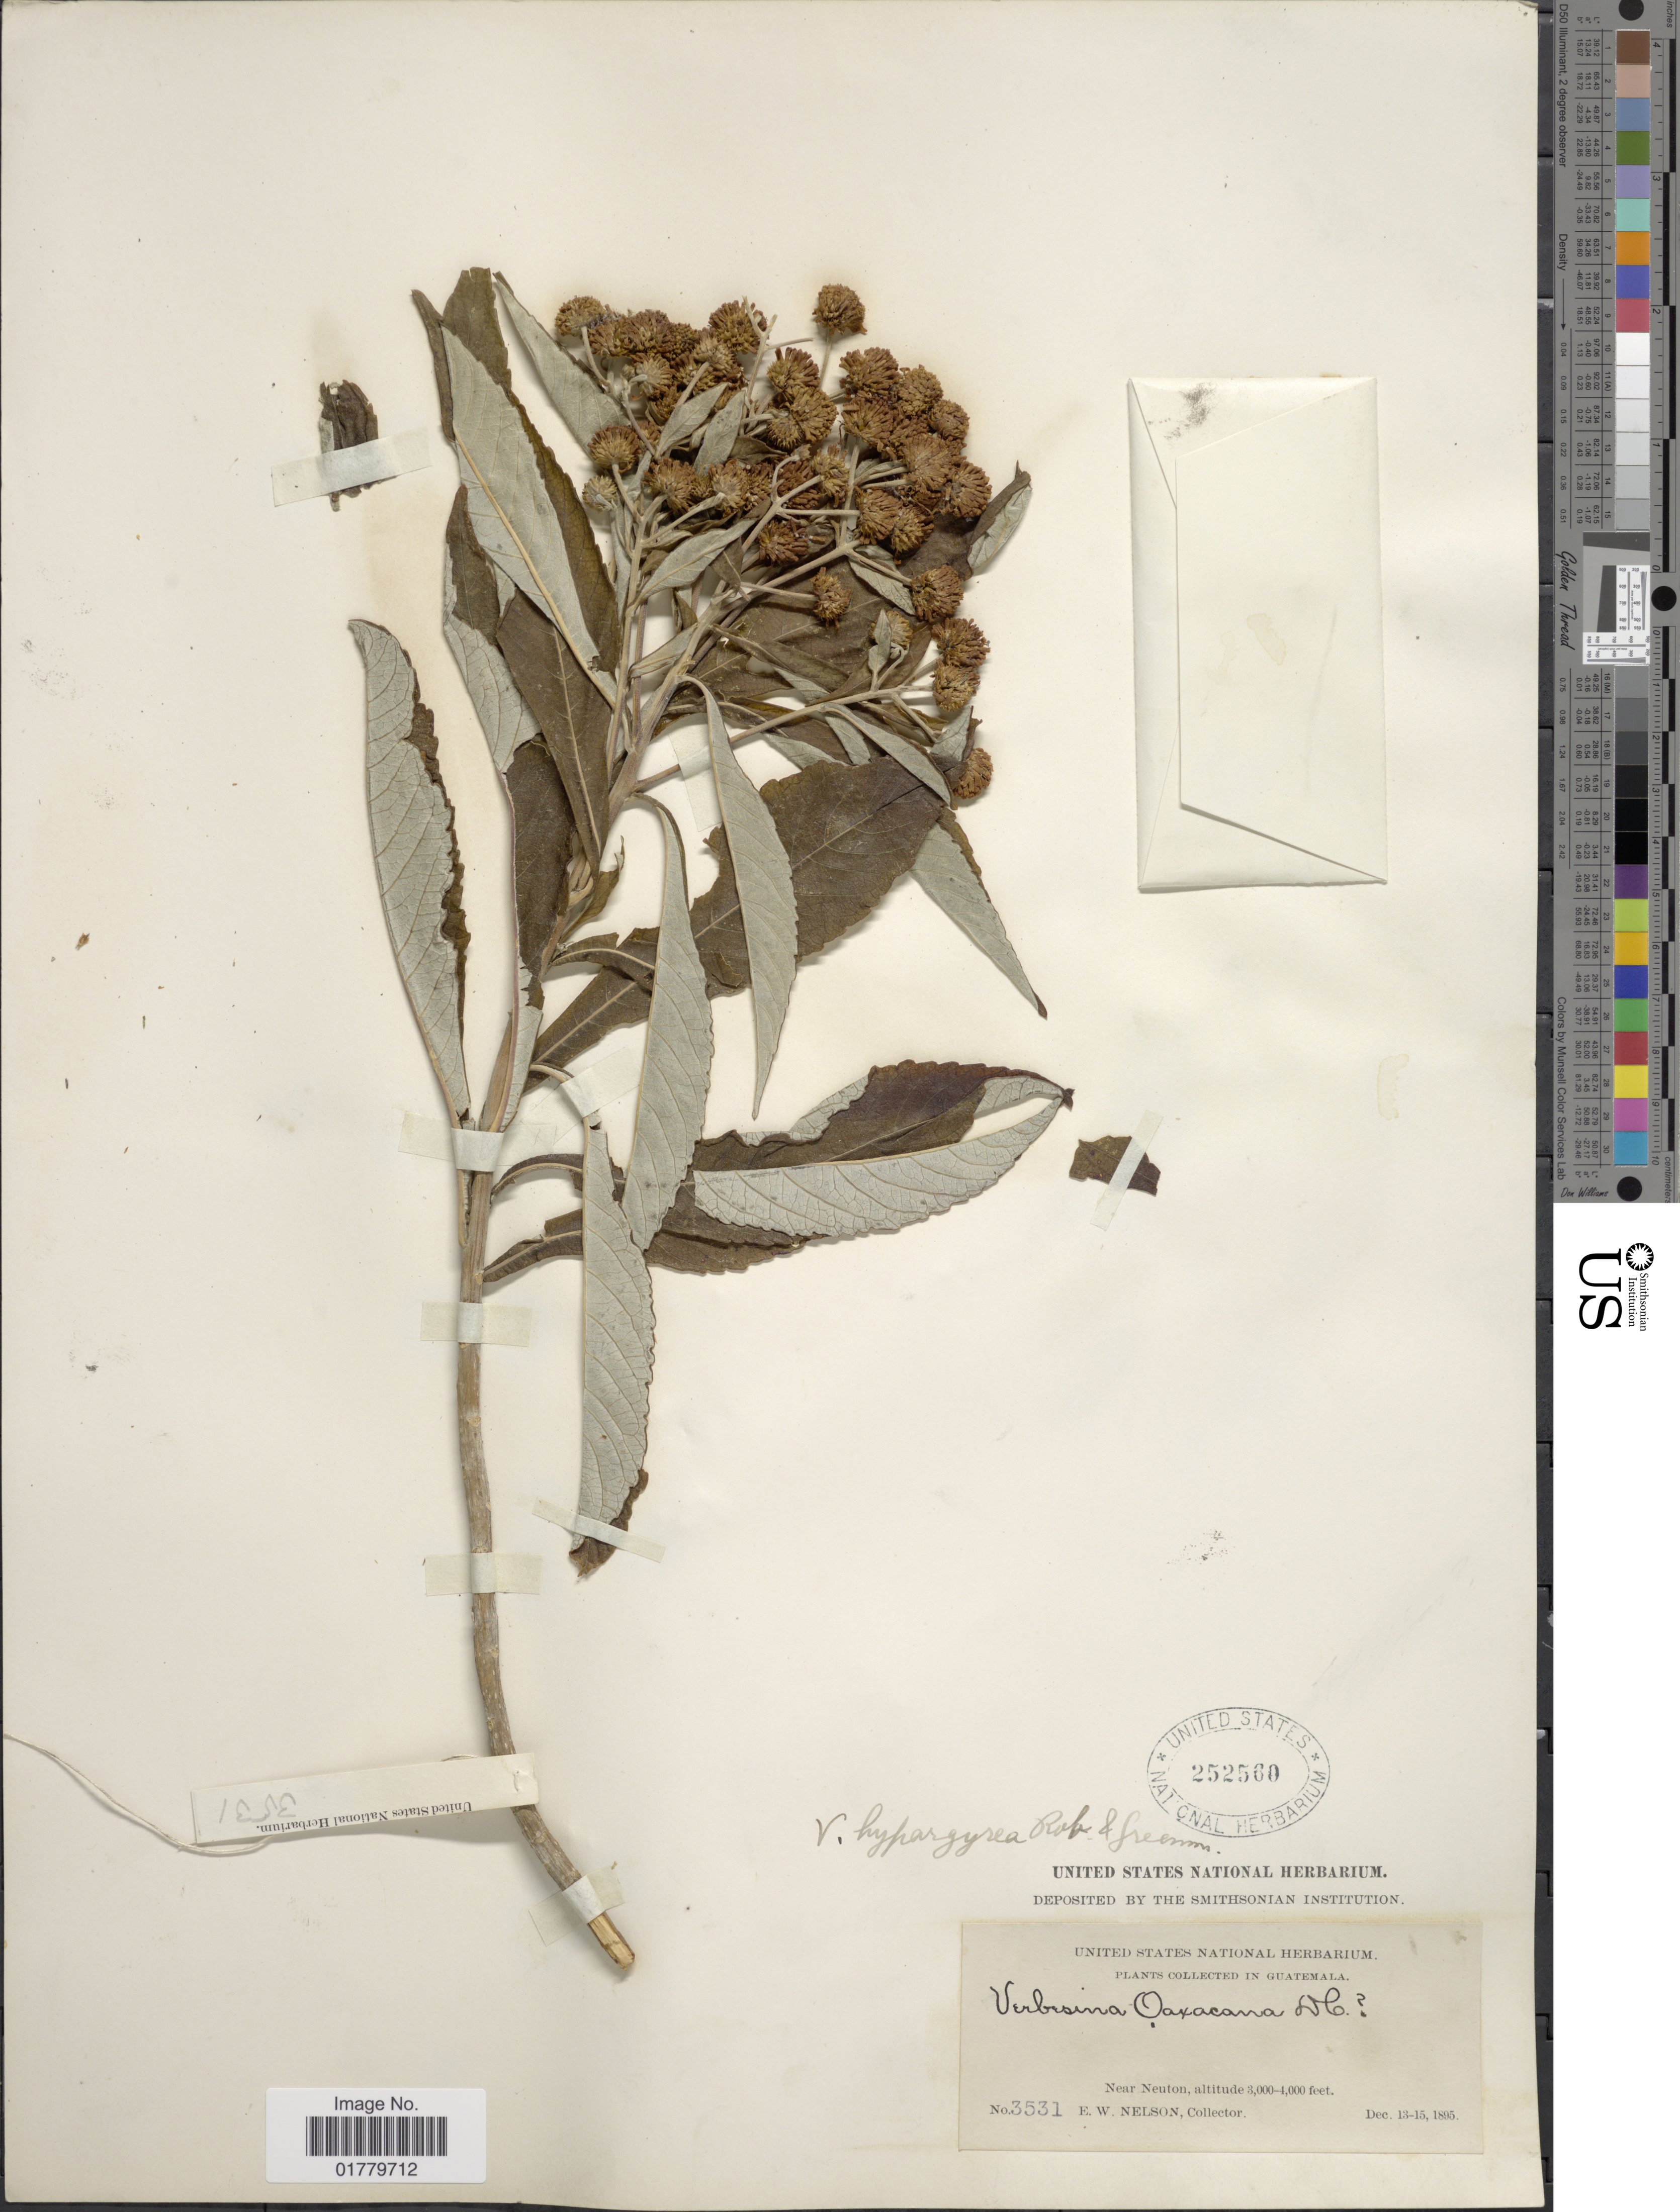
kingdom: Plantae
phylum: Tracheophyta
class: Magnoliopsida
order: Asterales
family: Asteraceae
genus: Verbesina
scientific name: Verbesina hypargyrea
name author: B.L. Rob. & Greenm.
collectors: E. W. Nelson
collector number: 3531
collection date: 1895-12-13/1895-12-15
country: Guatemala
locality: Near Neuton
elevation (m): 914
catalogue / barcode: US 252560